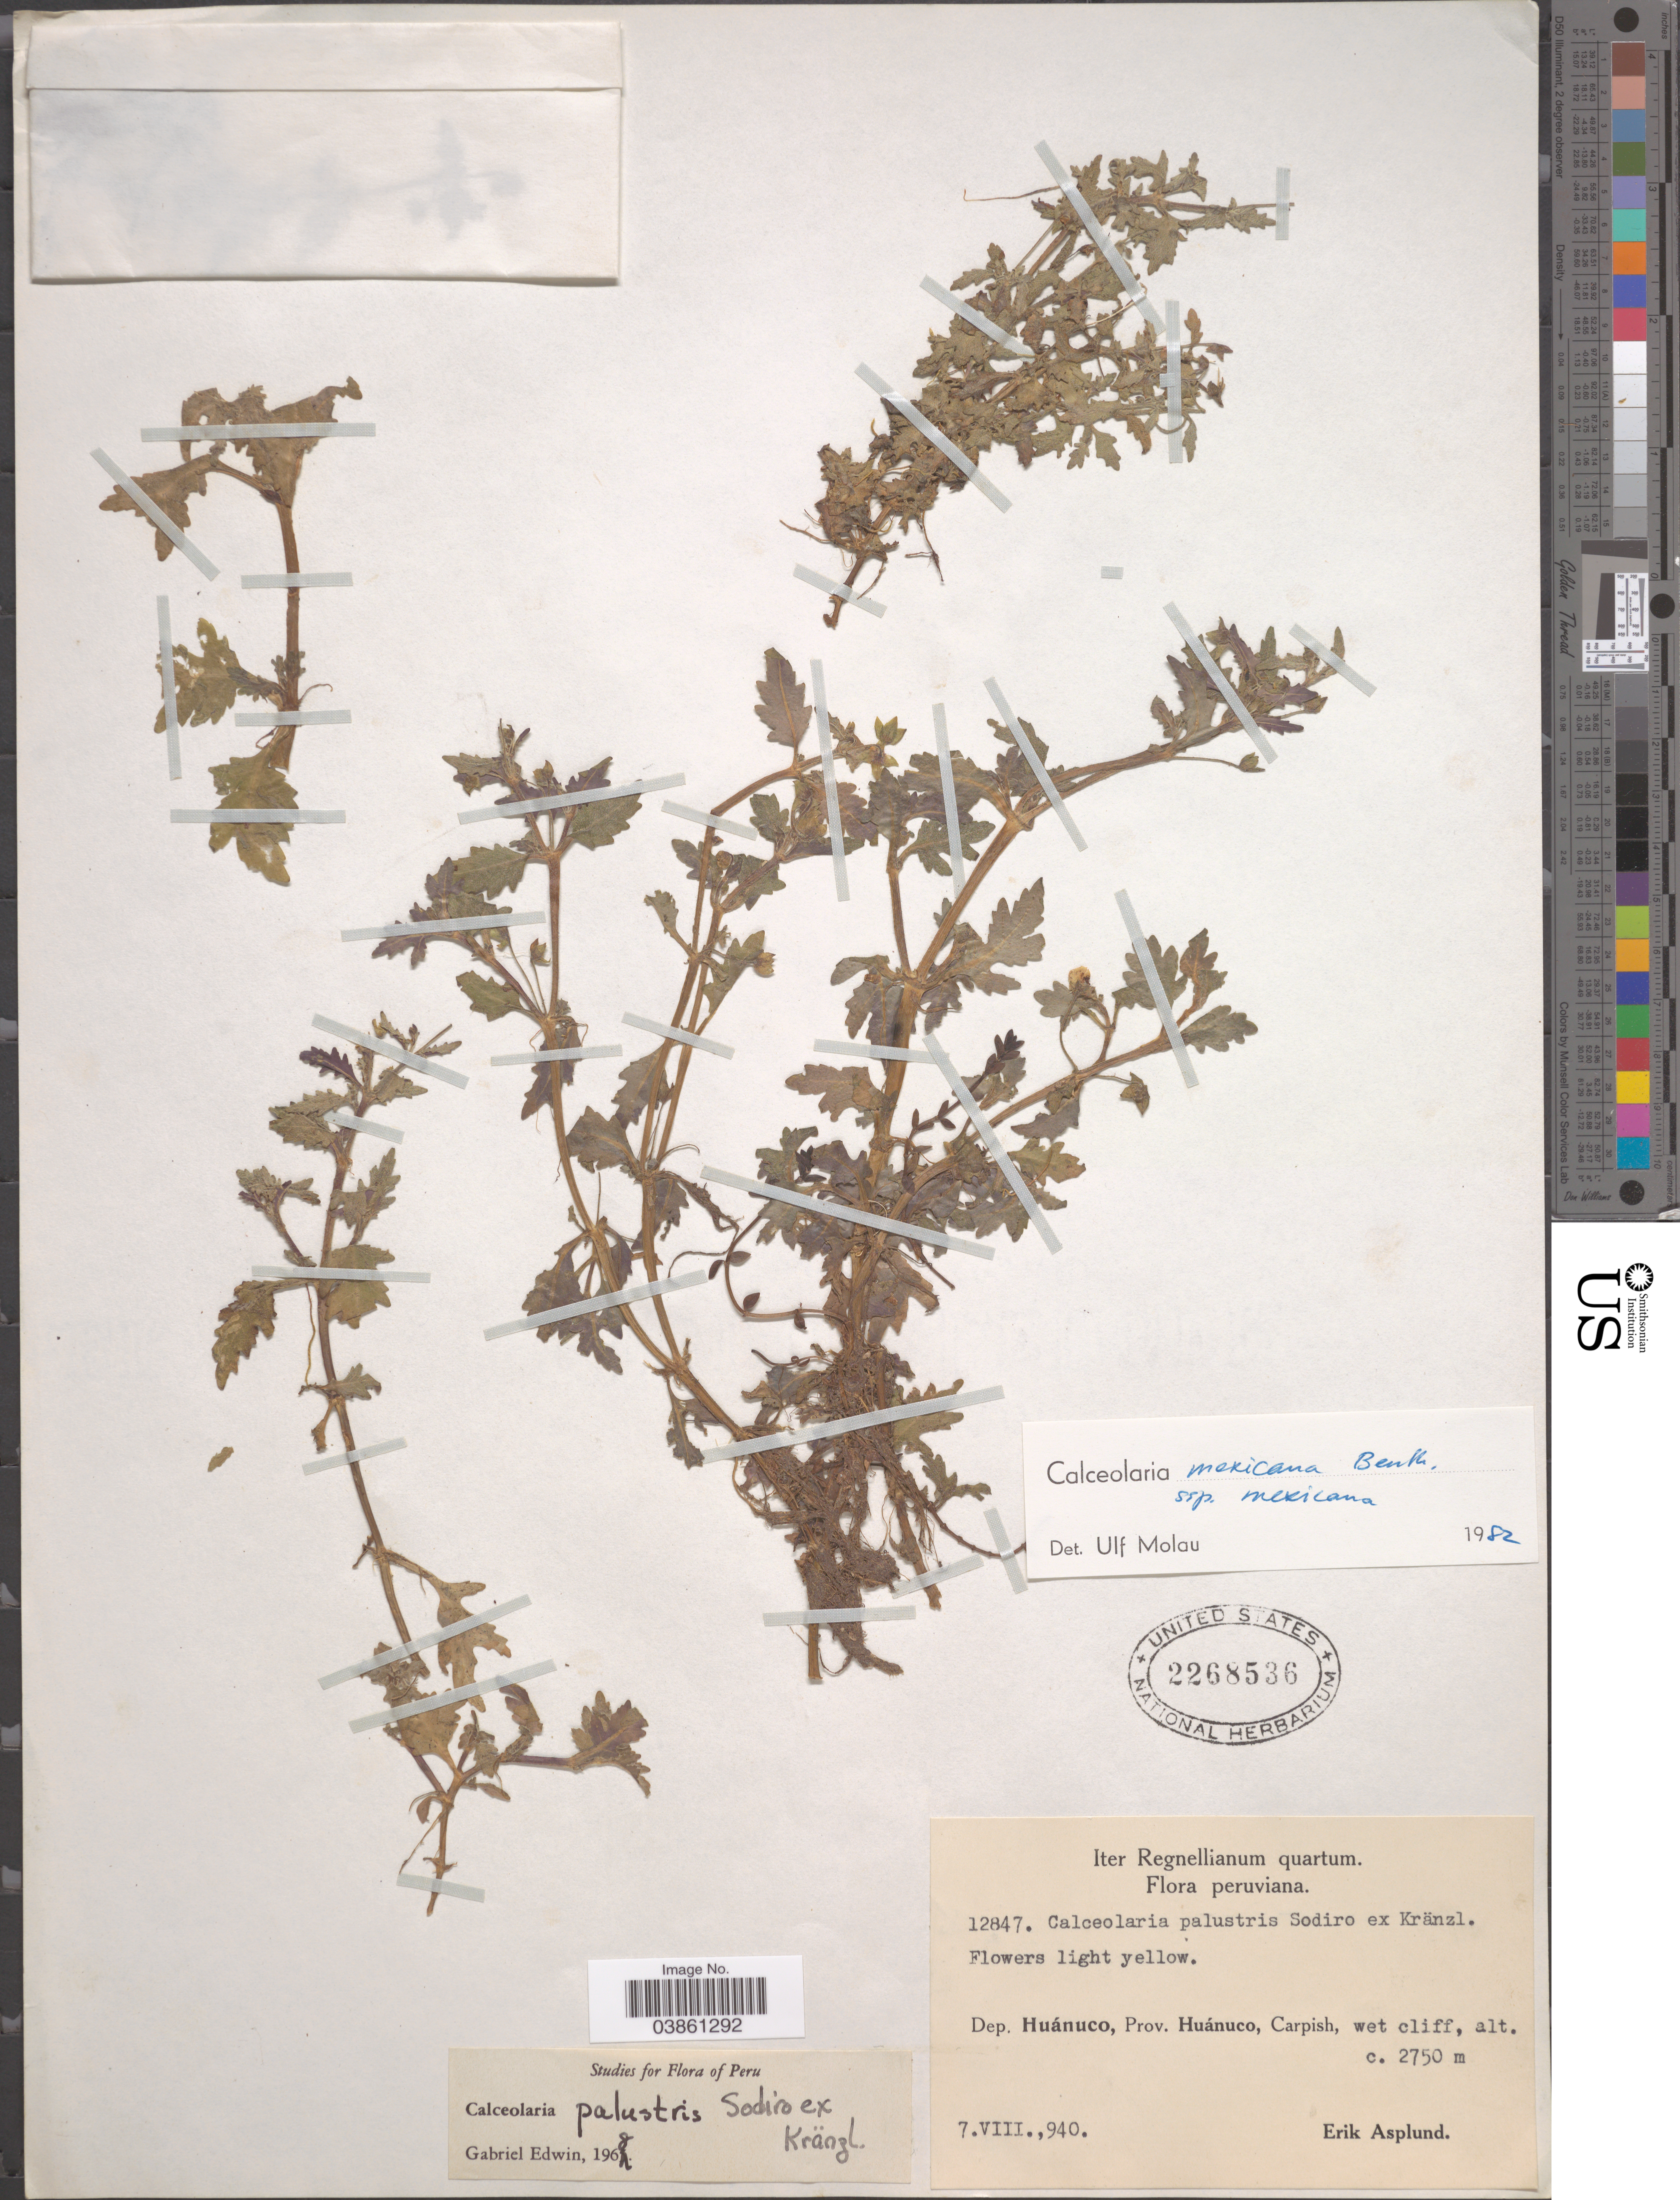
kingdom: Plantae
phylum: Tracheophyta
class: Magnoliopsida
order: Lamiales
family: Calceolariaceae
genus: Calceolaria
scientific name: Calceolaria mexicana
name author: Benth.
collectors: E. Asplund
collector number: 12847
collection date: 1940-08-07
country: Peru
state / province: Huánuco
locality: Dep. Huánuco, Carpish.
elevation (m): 2750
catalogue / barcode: US 2268536